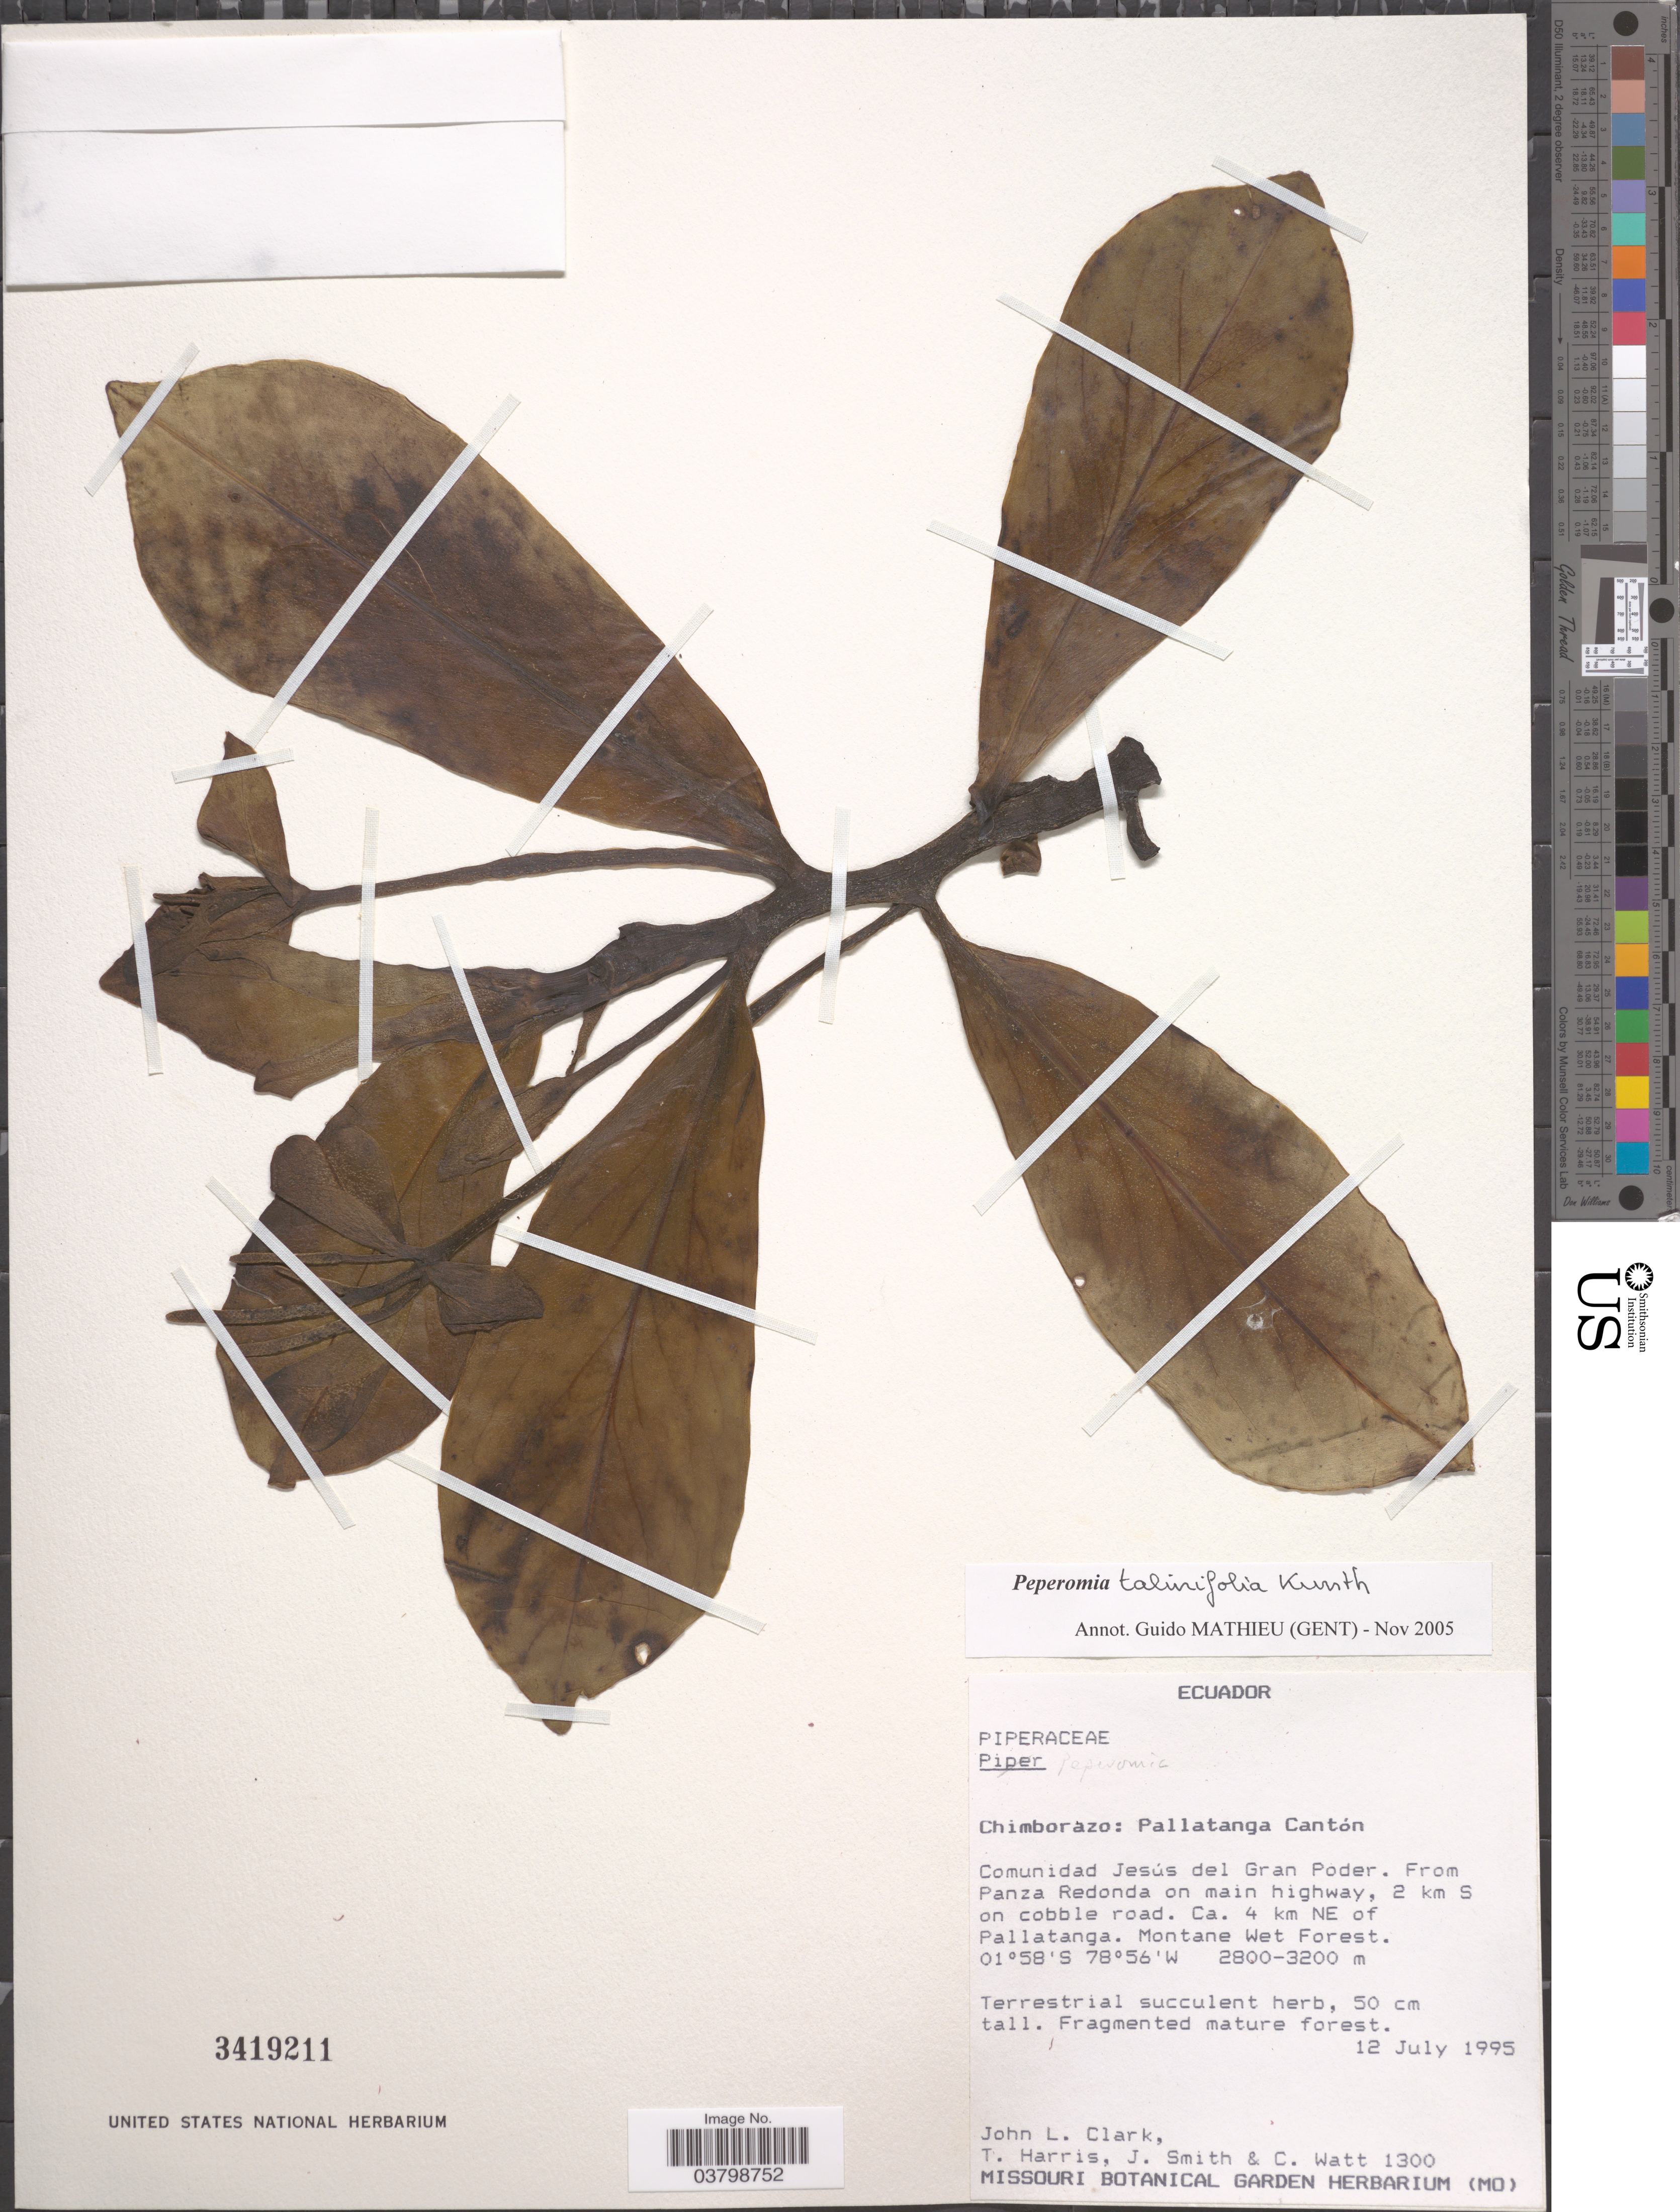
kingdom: Plantae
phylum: Tracheophyta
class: Magnoliopsida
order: Piperales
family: Piperaceae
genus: Peperomia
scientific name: Peperomia talinifolia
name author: Kunth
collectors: J. L. Clark, T. Harris, J. Smith & C. Watt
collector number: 1300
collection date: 1995-07-12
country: Ecuador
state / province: Chimborazo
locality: Pallatanga Cantón. Comunidad Jesús del Gran Poder. From Panza Redonda on main highway, 2 km S on cobble road. Ca. 4 km NE of Pallatanga.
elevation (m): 2800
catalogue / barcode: US 3419211